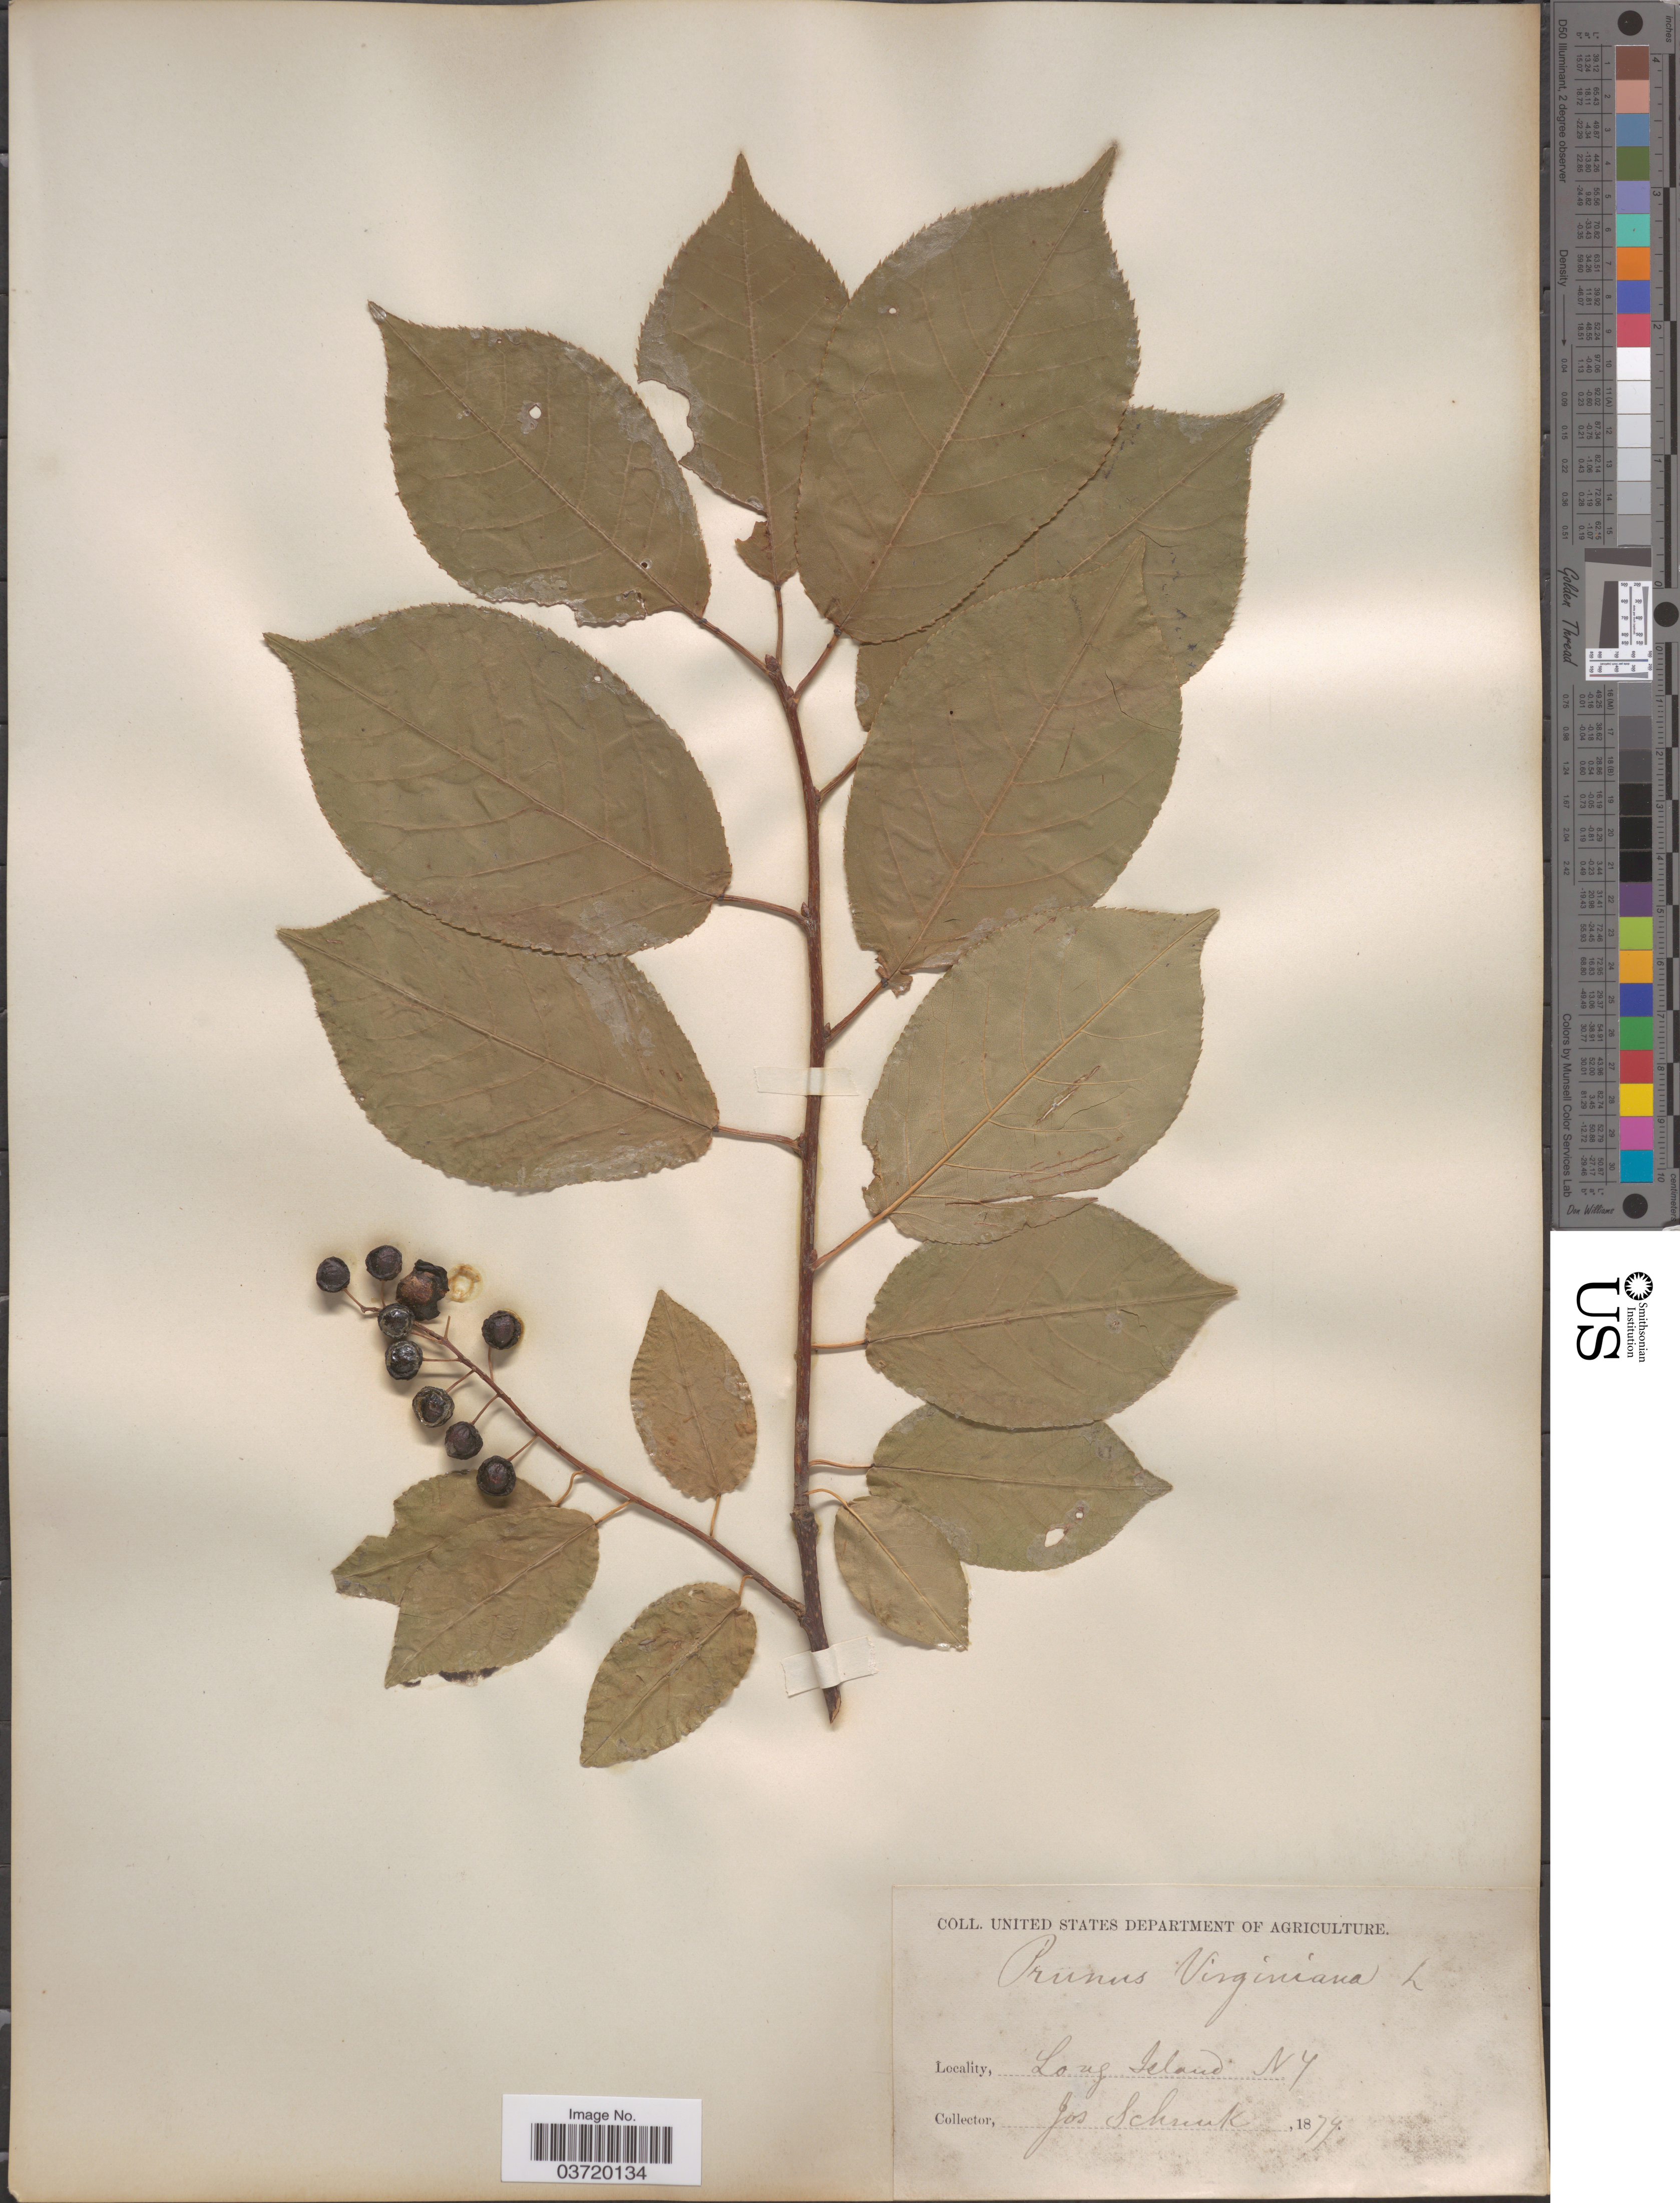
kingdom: Plantae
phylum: Tracheophyta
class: Magnoliopsida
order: Rosales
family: Rosaceae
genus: Prunus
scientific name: Prunus virginiana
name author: L.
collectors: J. Schrenk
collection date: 1879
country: United States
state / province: New York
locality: Long Island.